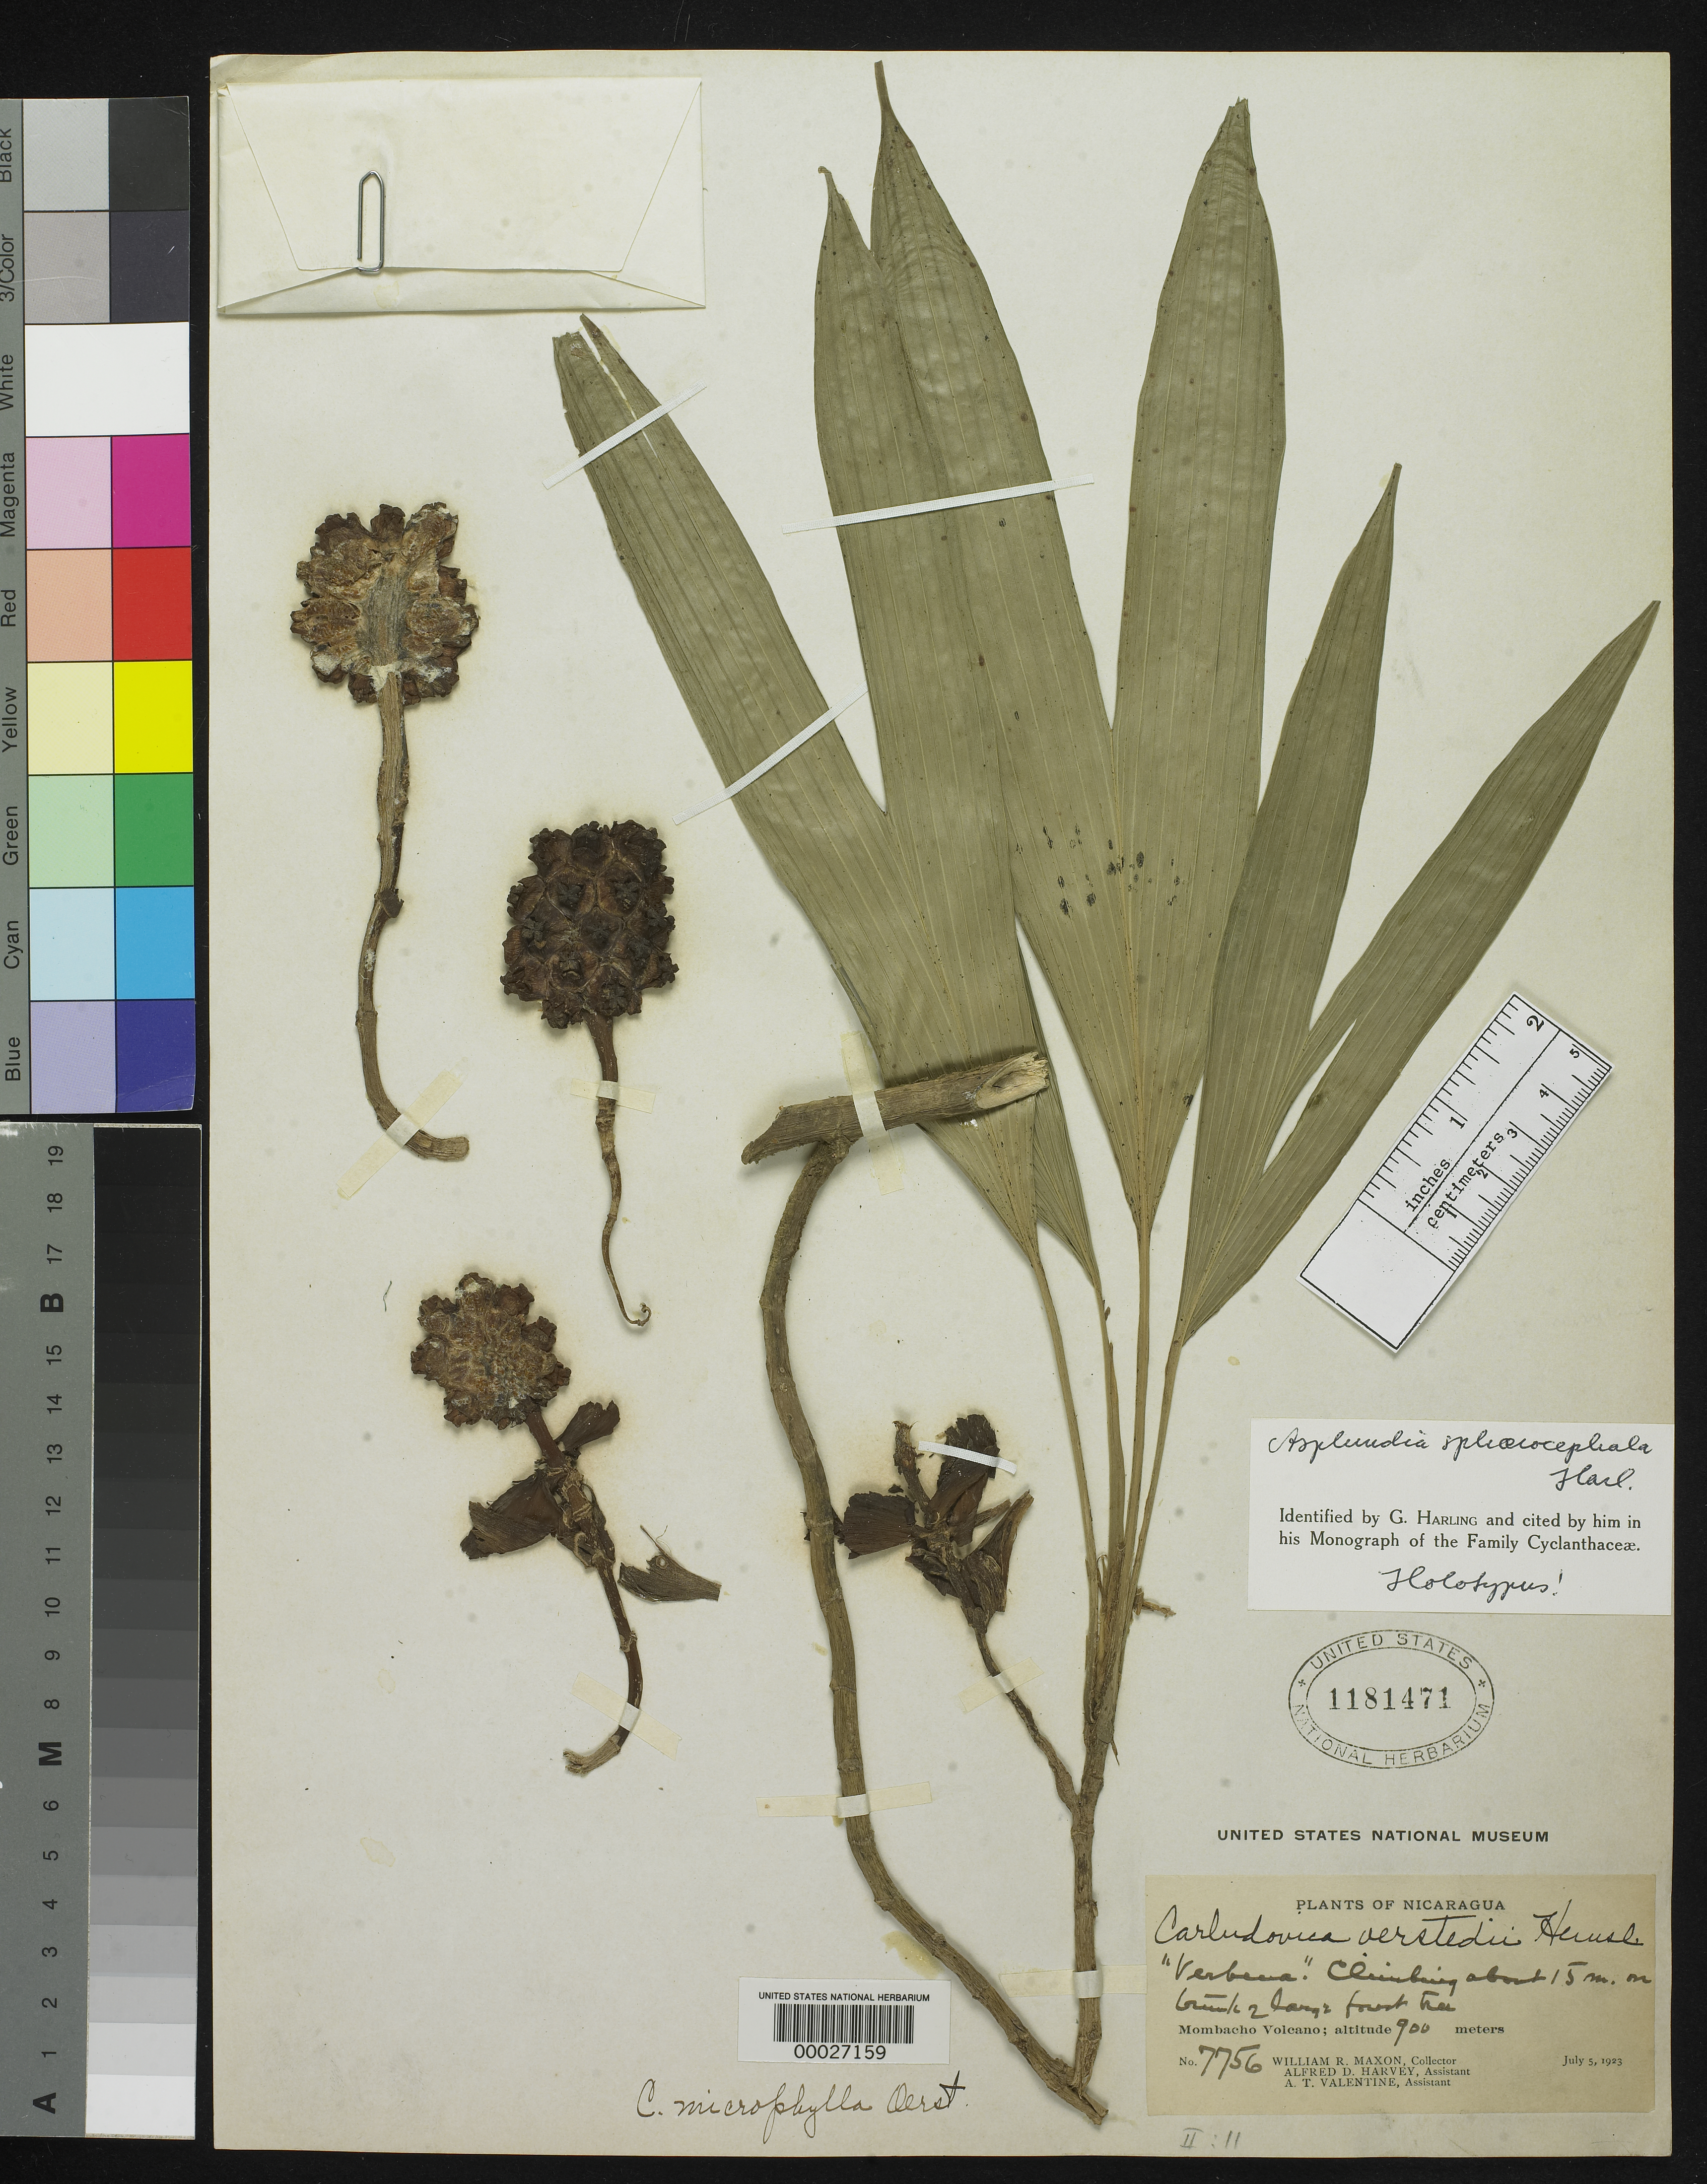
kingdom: Plantae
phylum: Tracheophyta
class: Liliopsida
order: Pandanales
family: Cyclanthaceae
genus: Asplundia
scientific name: Asplundia sphaerocephala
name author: Harling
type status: Holotype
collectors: W. R. Maxon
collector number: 7756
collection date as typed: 05 Jul 1923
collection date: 1923-07-05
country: Nicaragua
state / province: Granada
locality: Volcan Mombacho.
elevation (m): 900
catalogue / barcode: US 1181471